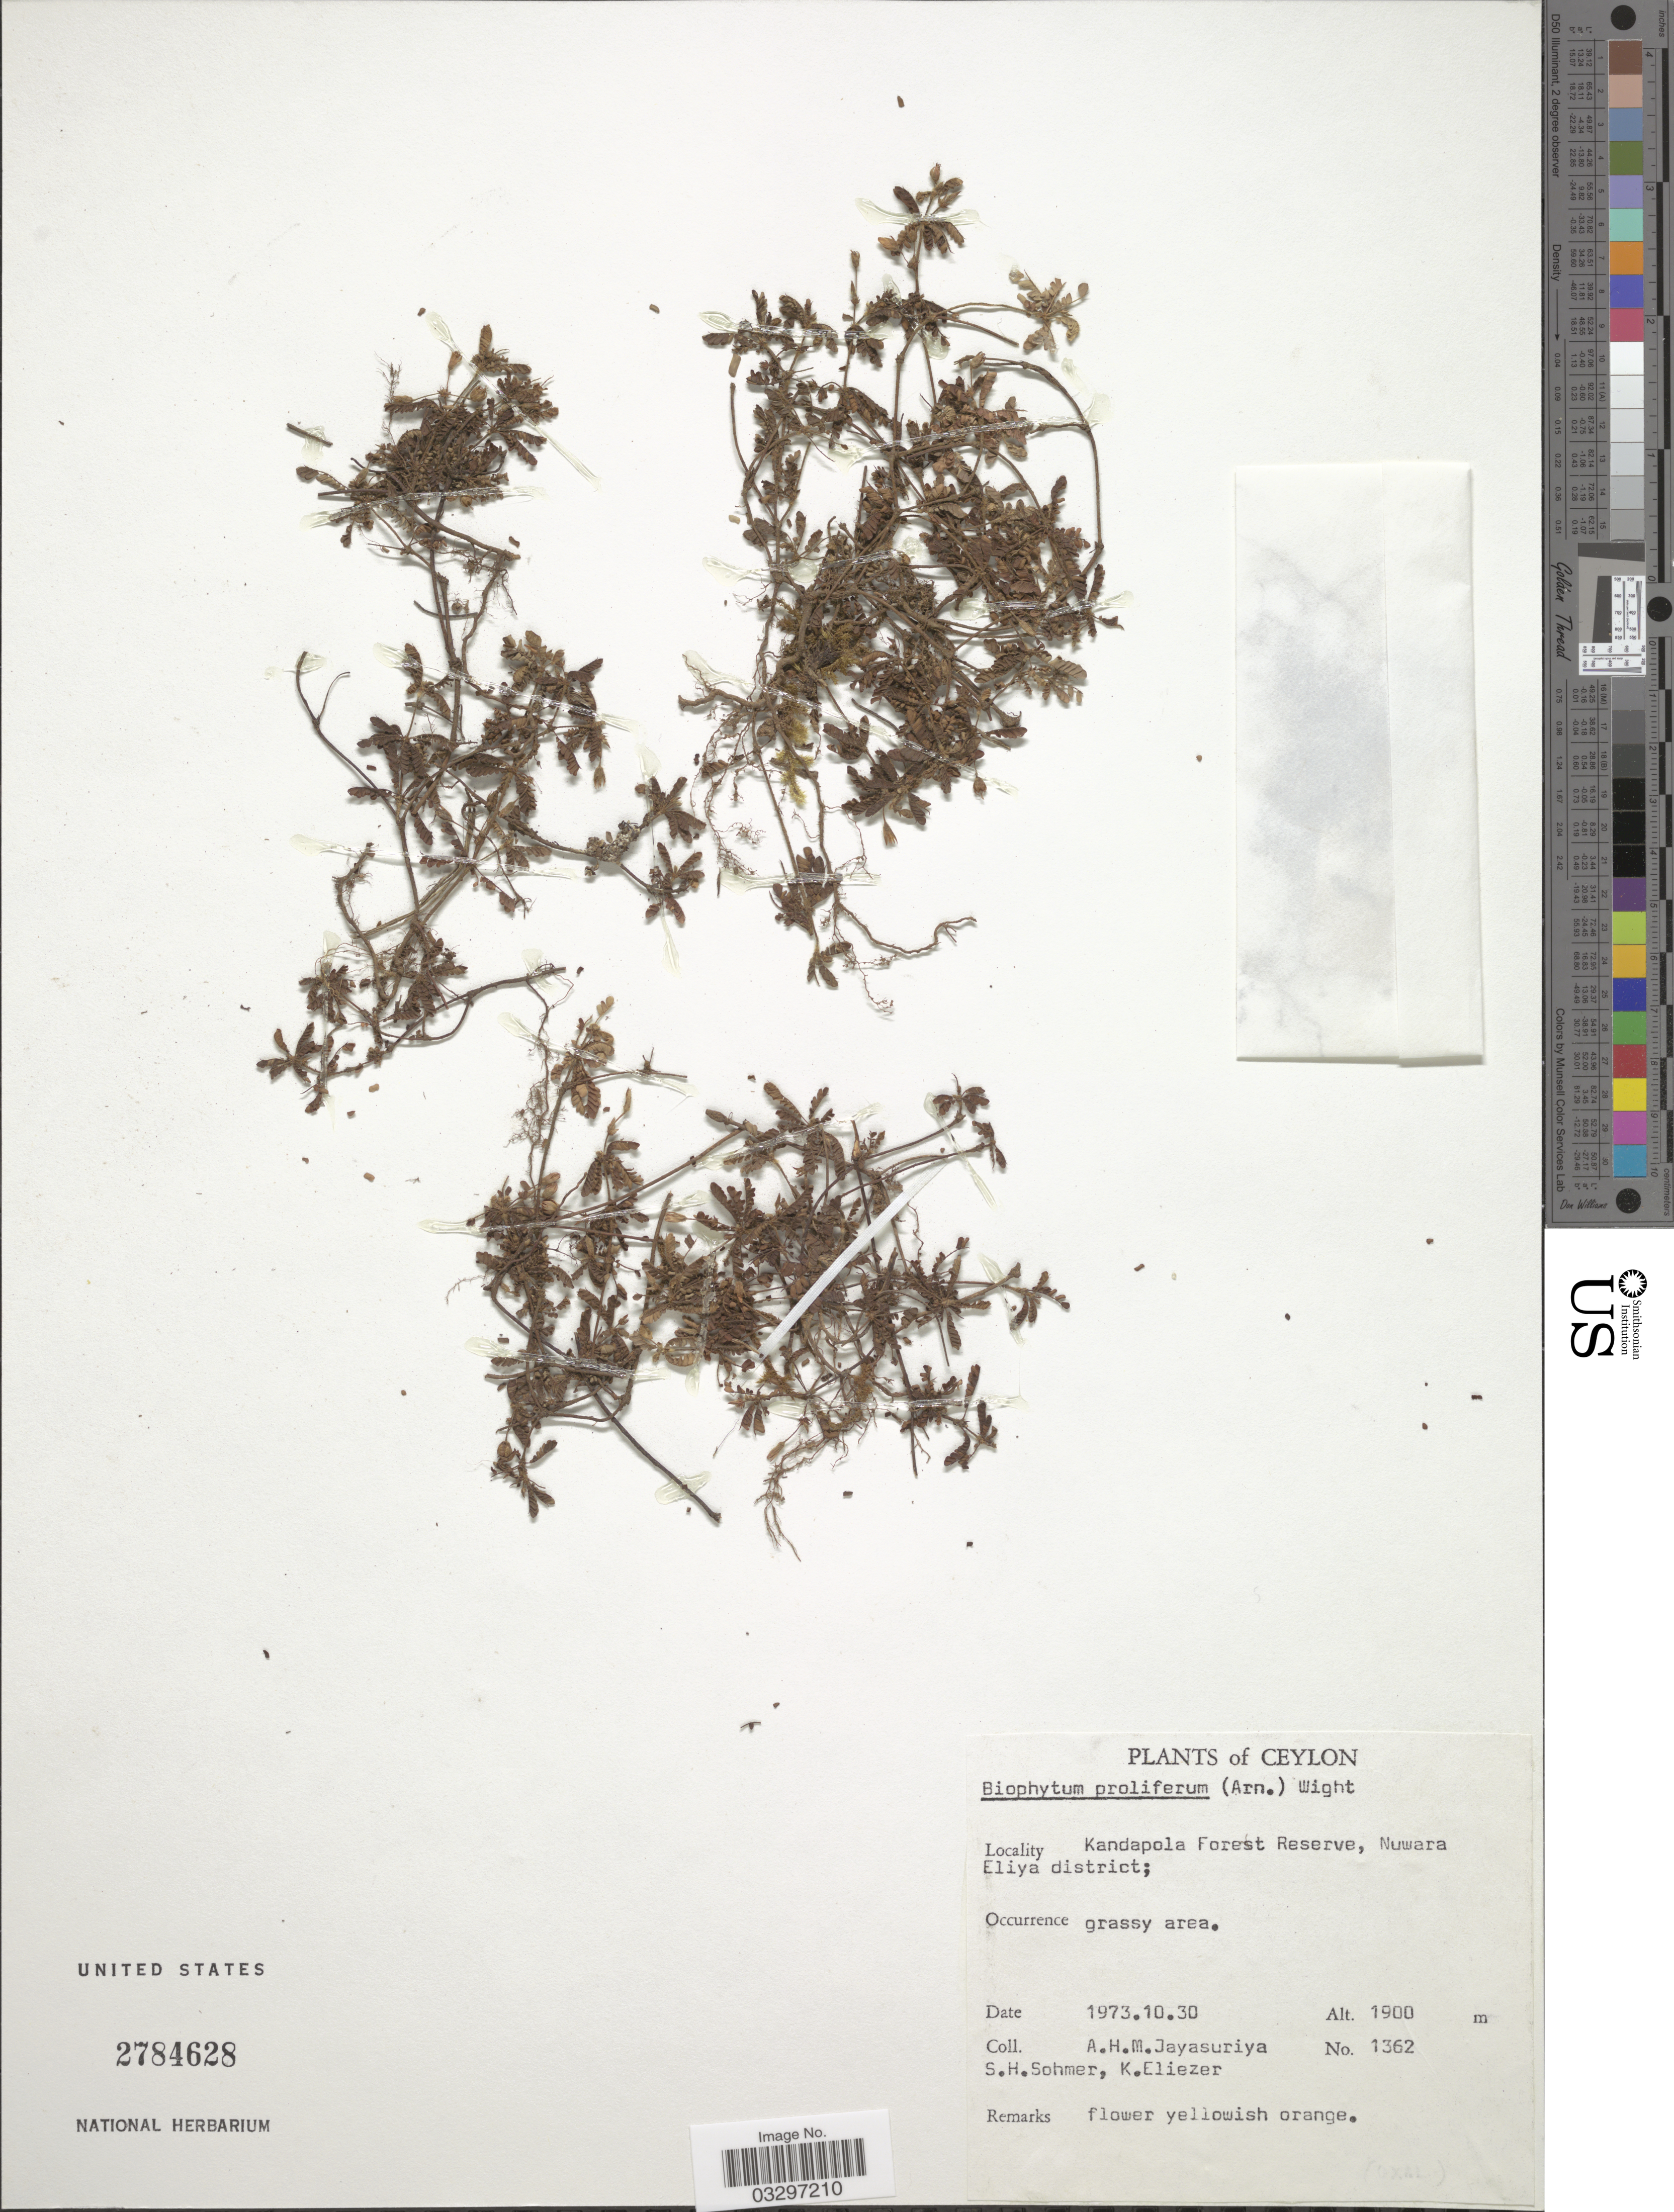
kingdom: Plantae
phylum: Tracheophyta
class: Magnoliopsida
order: Oxalidales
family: Oxalidaceae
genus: Biophytum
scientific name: Biophytum proliferum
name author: (Arn.) Wight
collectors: A. H. Jayasuriya, S. H. Sohmer & K. Eliezer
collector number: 1362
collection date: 1973-10-30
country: Sri Lanka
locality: Ceylon. Kandapola Forest Reserve, Nuwara Eliya district.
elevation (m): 1900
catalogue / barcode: US 2784628